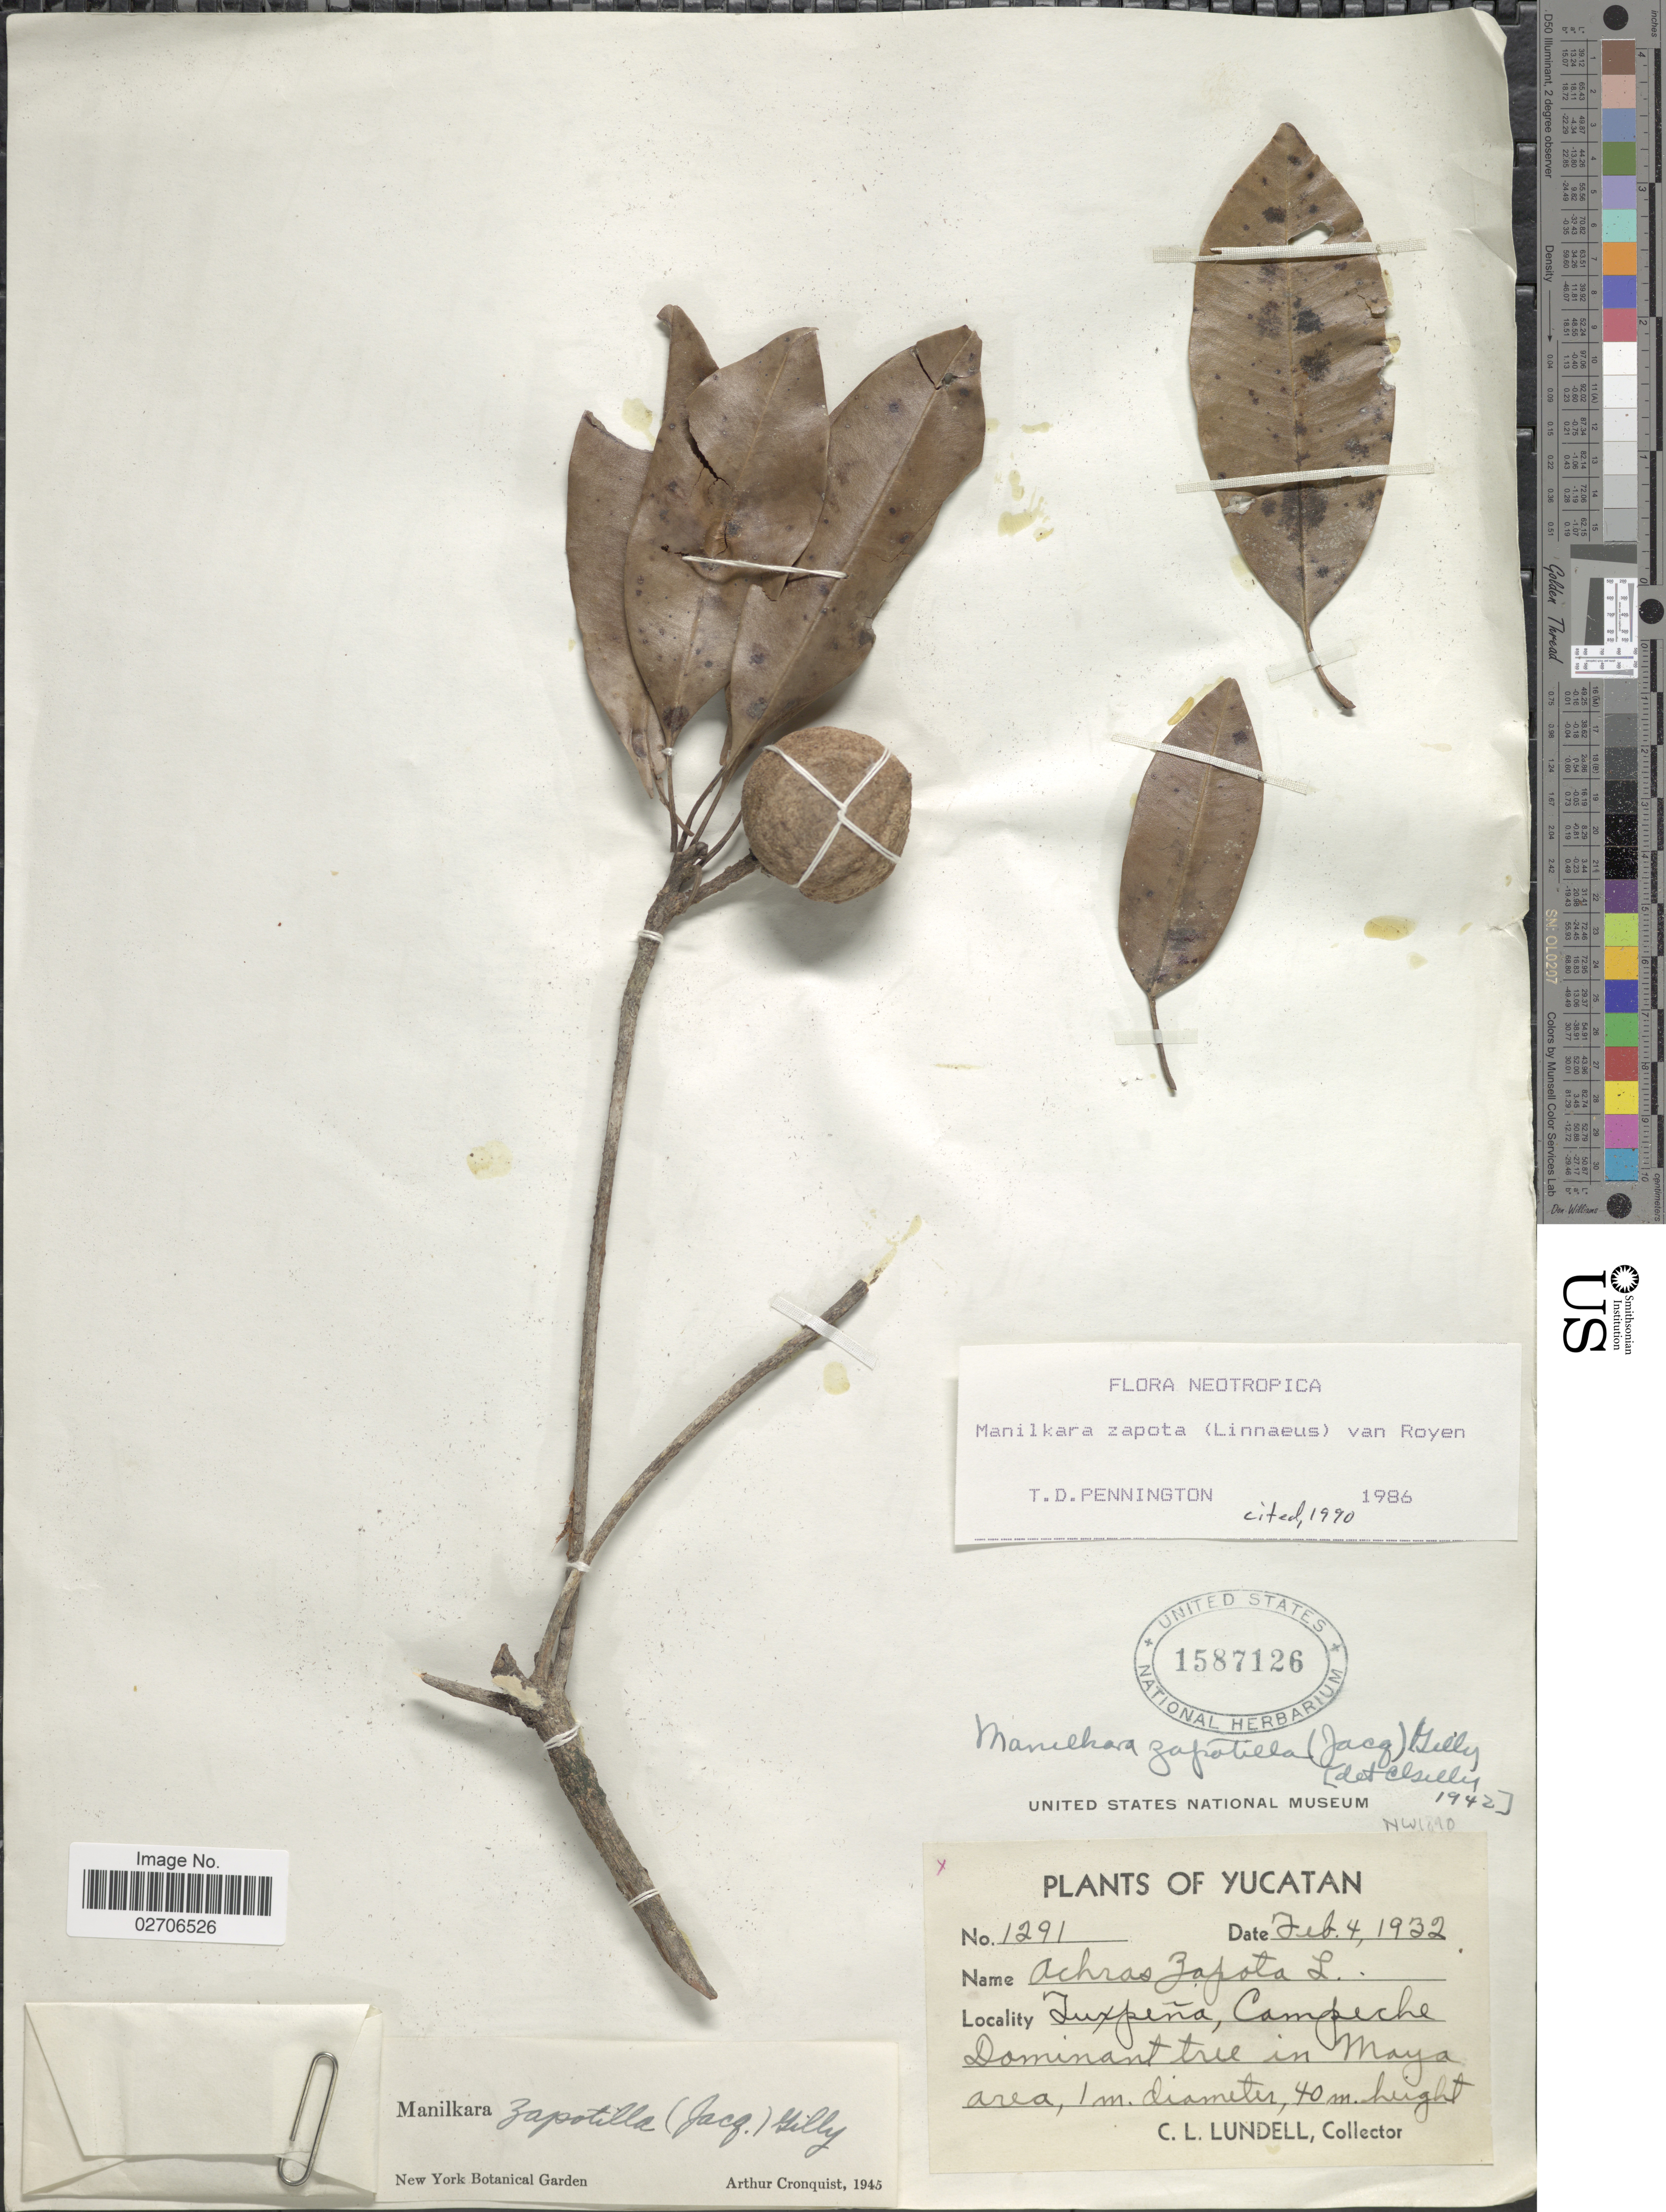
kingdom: Plantae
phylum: Tracheophyta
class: Magnoliopsida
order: Ericales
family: Sapotaceae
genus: Manilkara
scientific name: Manilkara zapota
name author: (L.) P. Royen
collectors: C. L. Lundell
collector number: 1291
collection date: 1932-02-04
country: Mexico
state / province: Yucatán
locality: Yucatan, Tuxpena, Campeche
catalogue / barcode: US 1587126